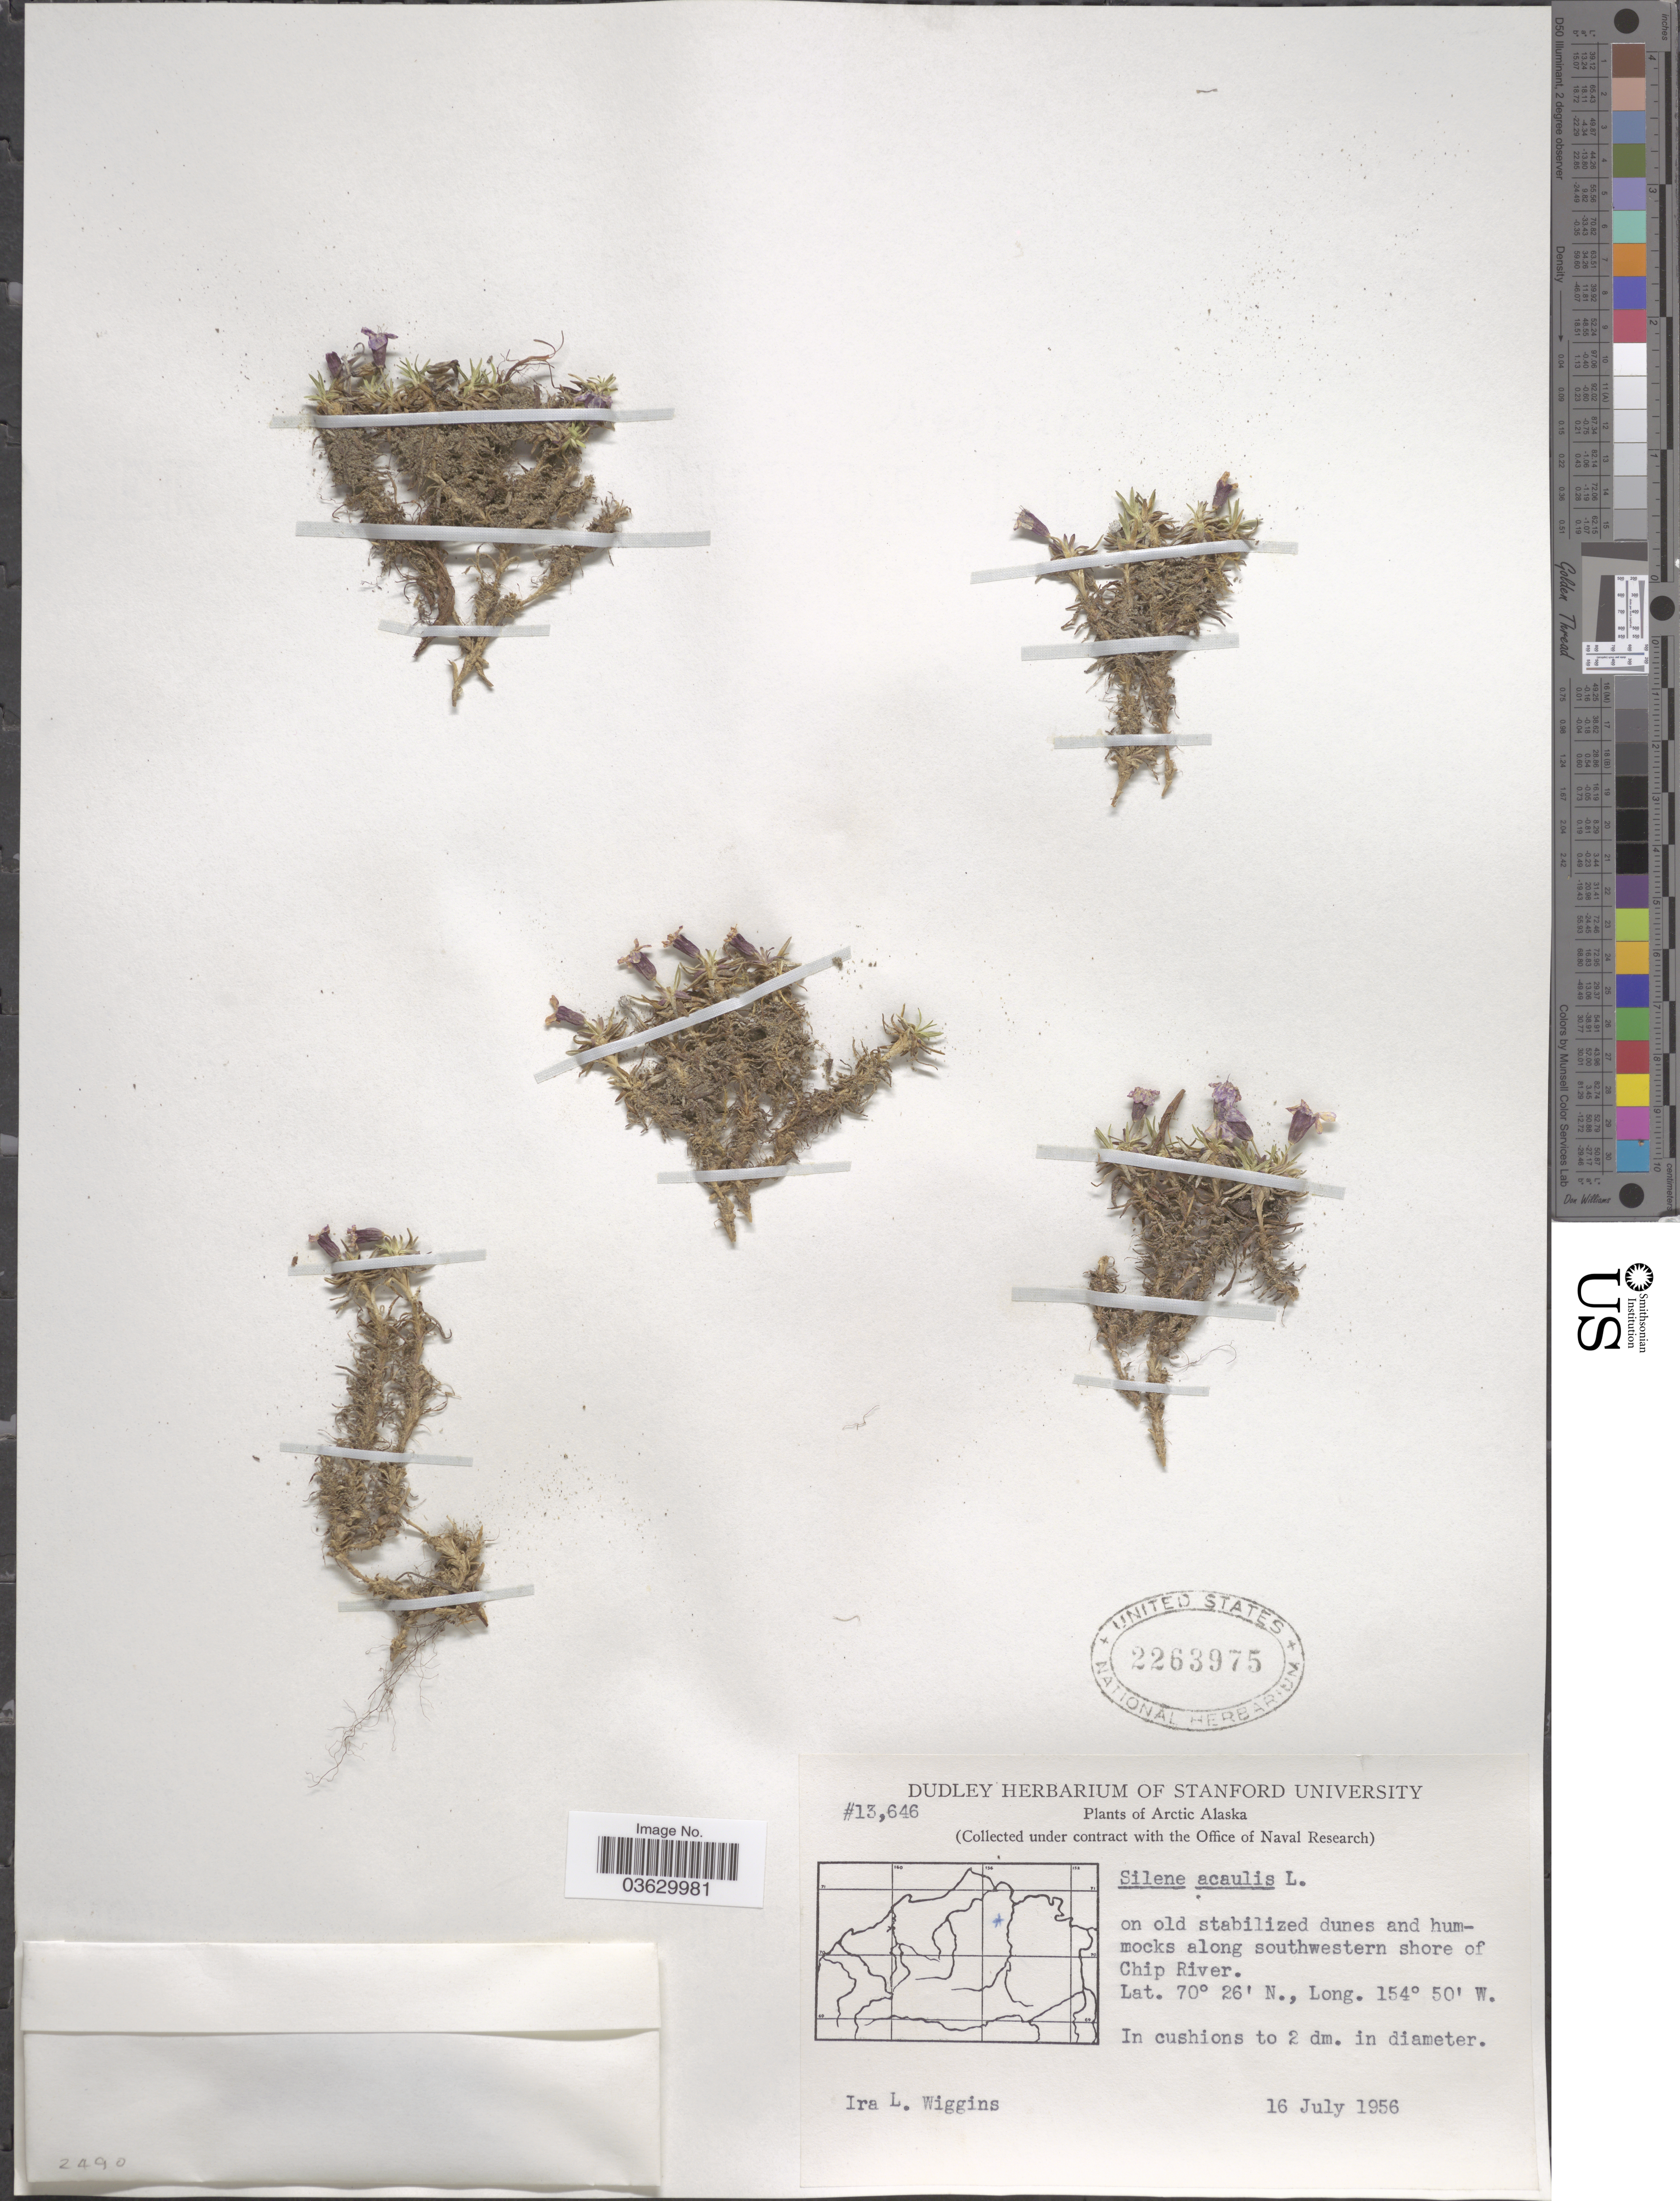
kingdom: Plantae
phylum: Tracheophyta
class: Magnoliopsida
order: Caryophyllales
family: Caryophyllaceae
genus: Silene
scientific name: Silene acaulis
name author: (L.) Jacq.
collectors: I. L. Wiggins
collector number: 13646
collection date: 1956-07-16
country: United States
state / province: Alaska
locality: Arctic Alaska. Along southwestern shore of Chip River.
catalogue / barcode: US 2263975